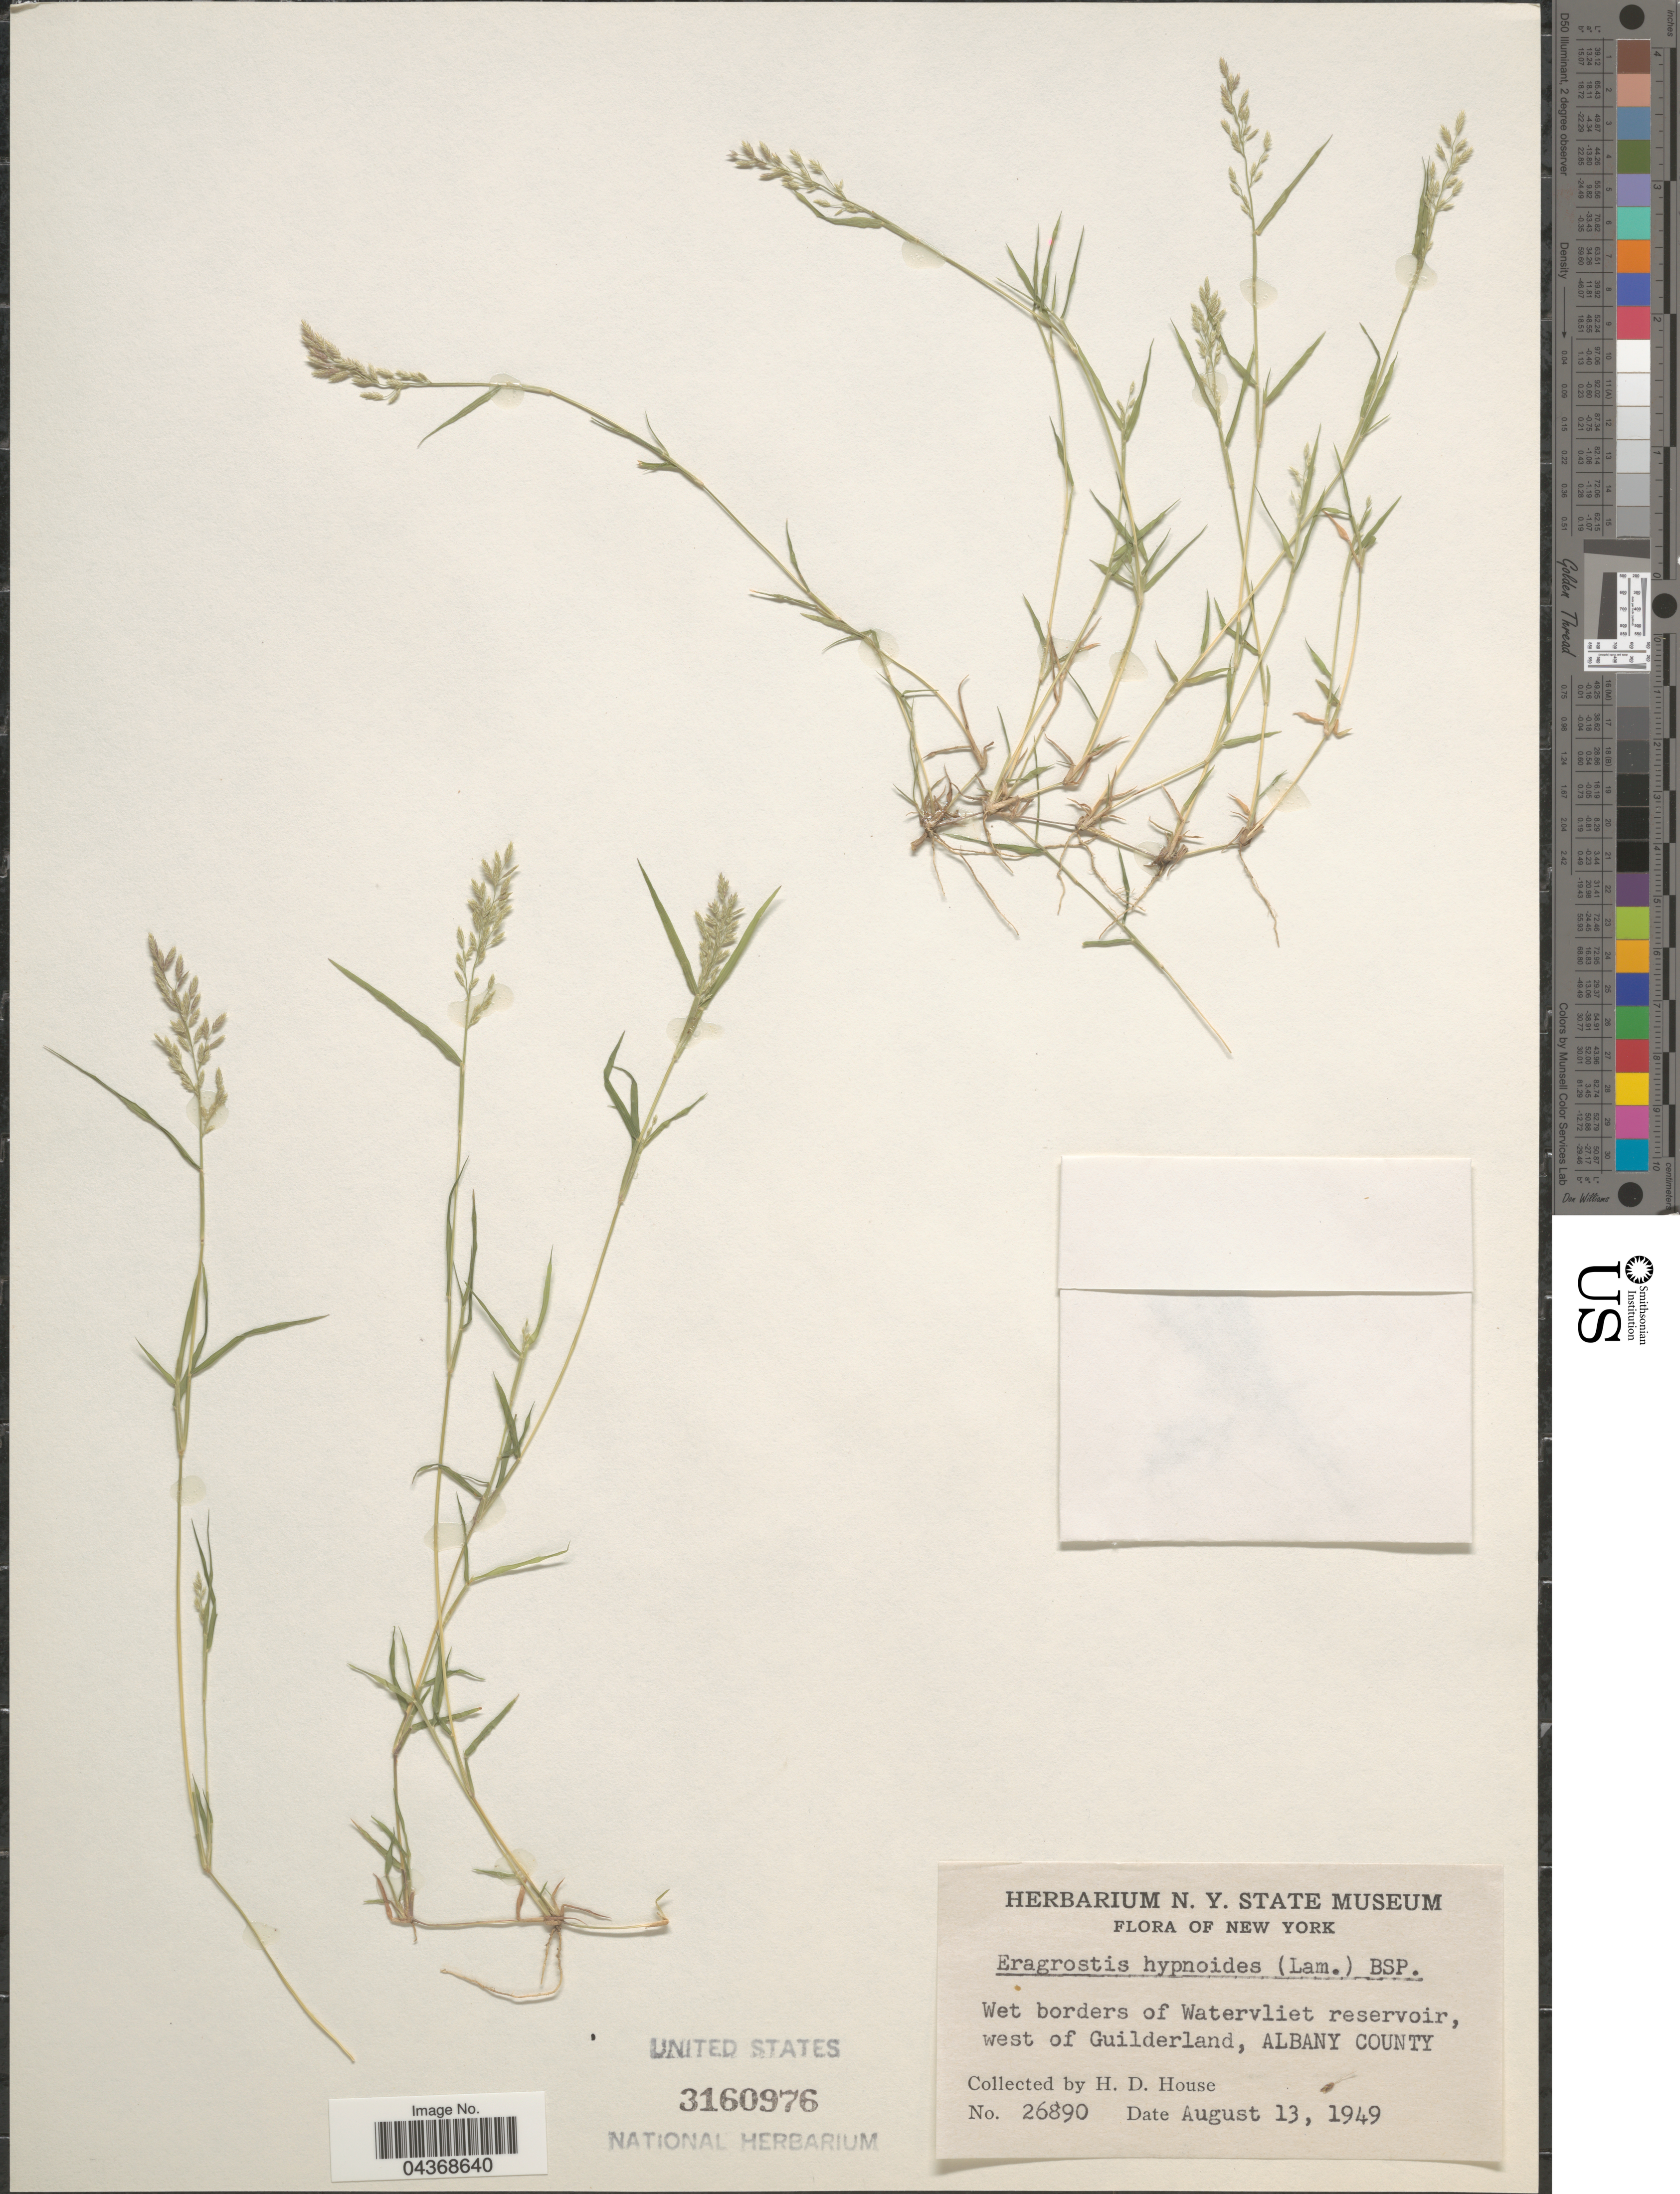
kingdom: Plantae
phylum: Tracheophyta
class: Liliopsida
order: Poales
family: Poaceae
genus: Eragrostis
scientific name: Eragrostis hypnoides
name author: (Lam.) Britton, Stearns & Poggenb.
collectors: H. D. House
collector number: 26890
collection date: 1949-08-13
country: United States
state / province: New York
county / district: Albany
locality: Wet borders of Watervliet reservoir, west of Guilderland, Albany County.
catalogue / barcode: US 3160976